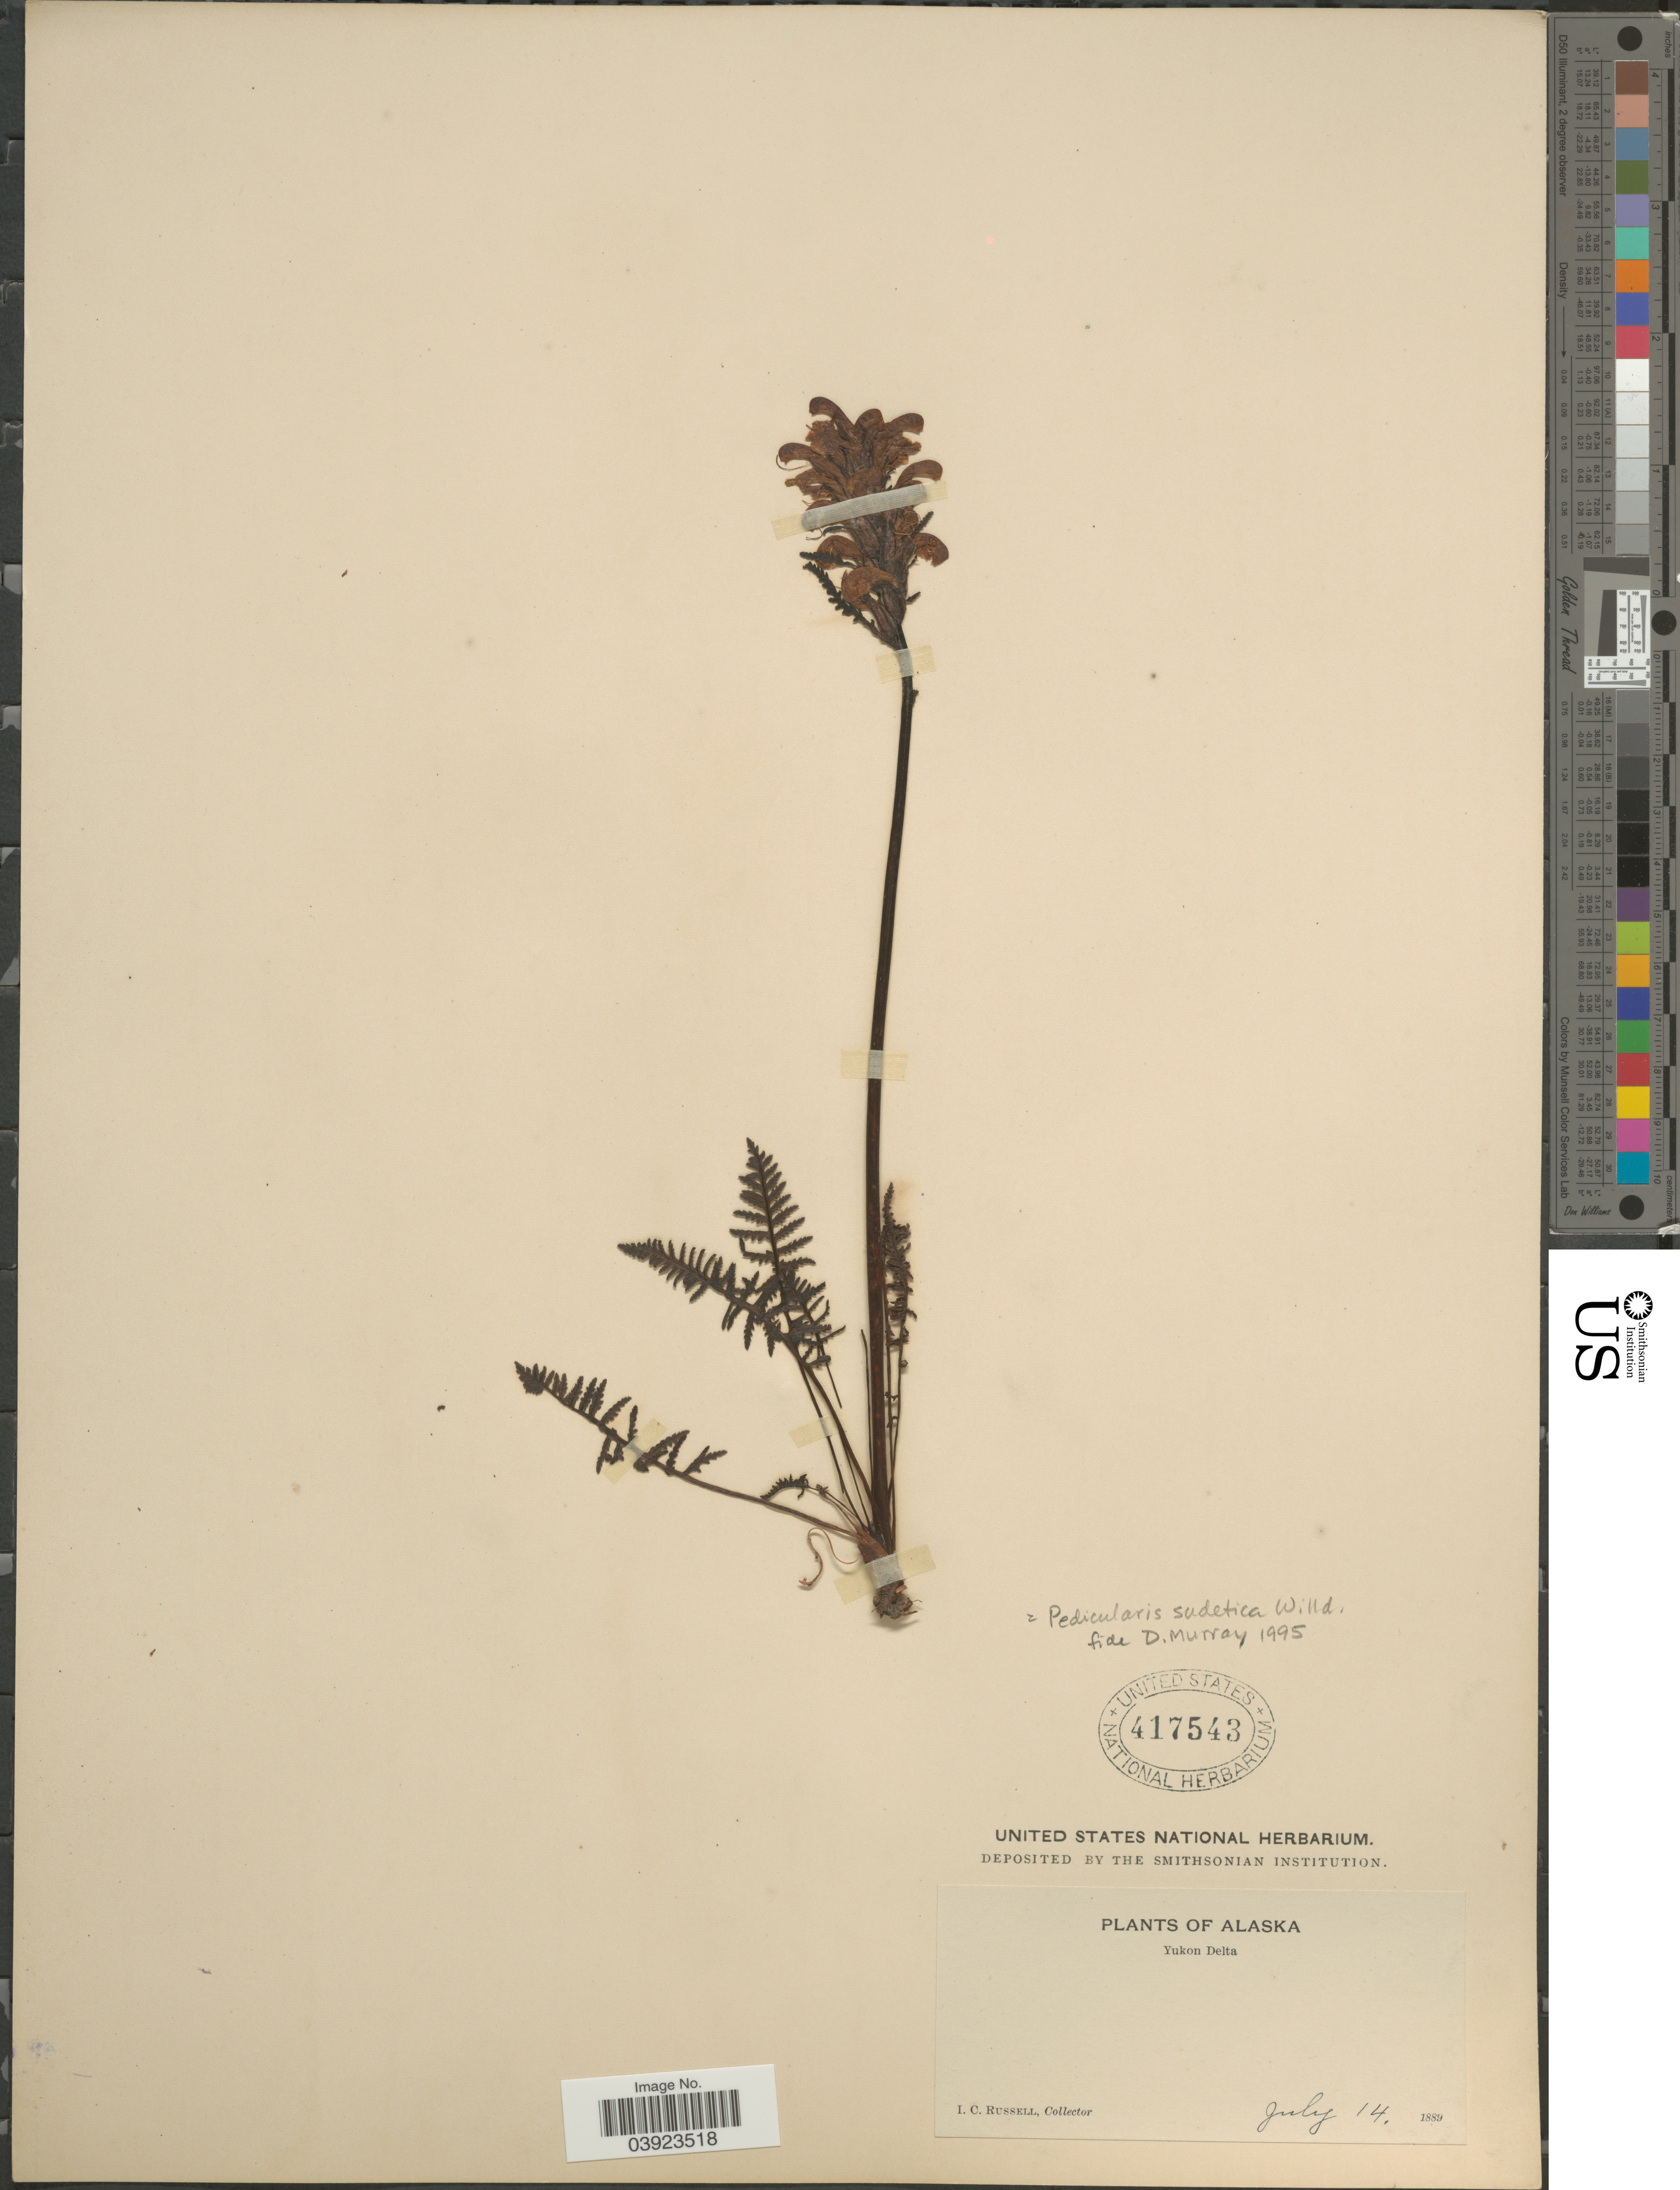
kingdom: Plantae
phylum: Tracheophyta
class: Magnoliopsida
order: Lamiales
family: Orobanchaceae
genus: Pedicularis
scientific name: Pedicularis sudetica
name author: Willd.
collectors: I. C. Russell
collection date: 1889-07-14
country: United States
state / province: Alaska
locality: Yukon Delta.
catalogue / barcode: US 417543